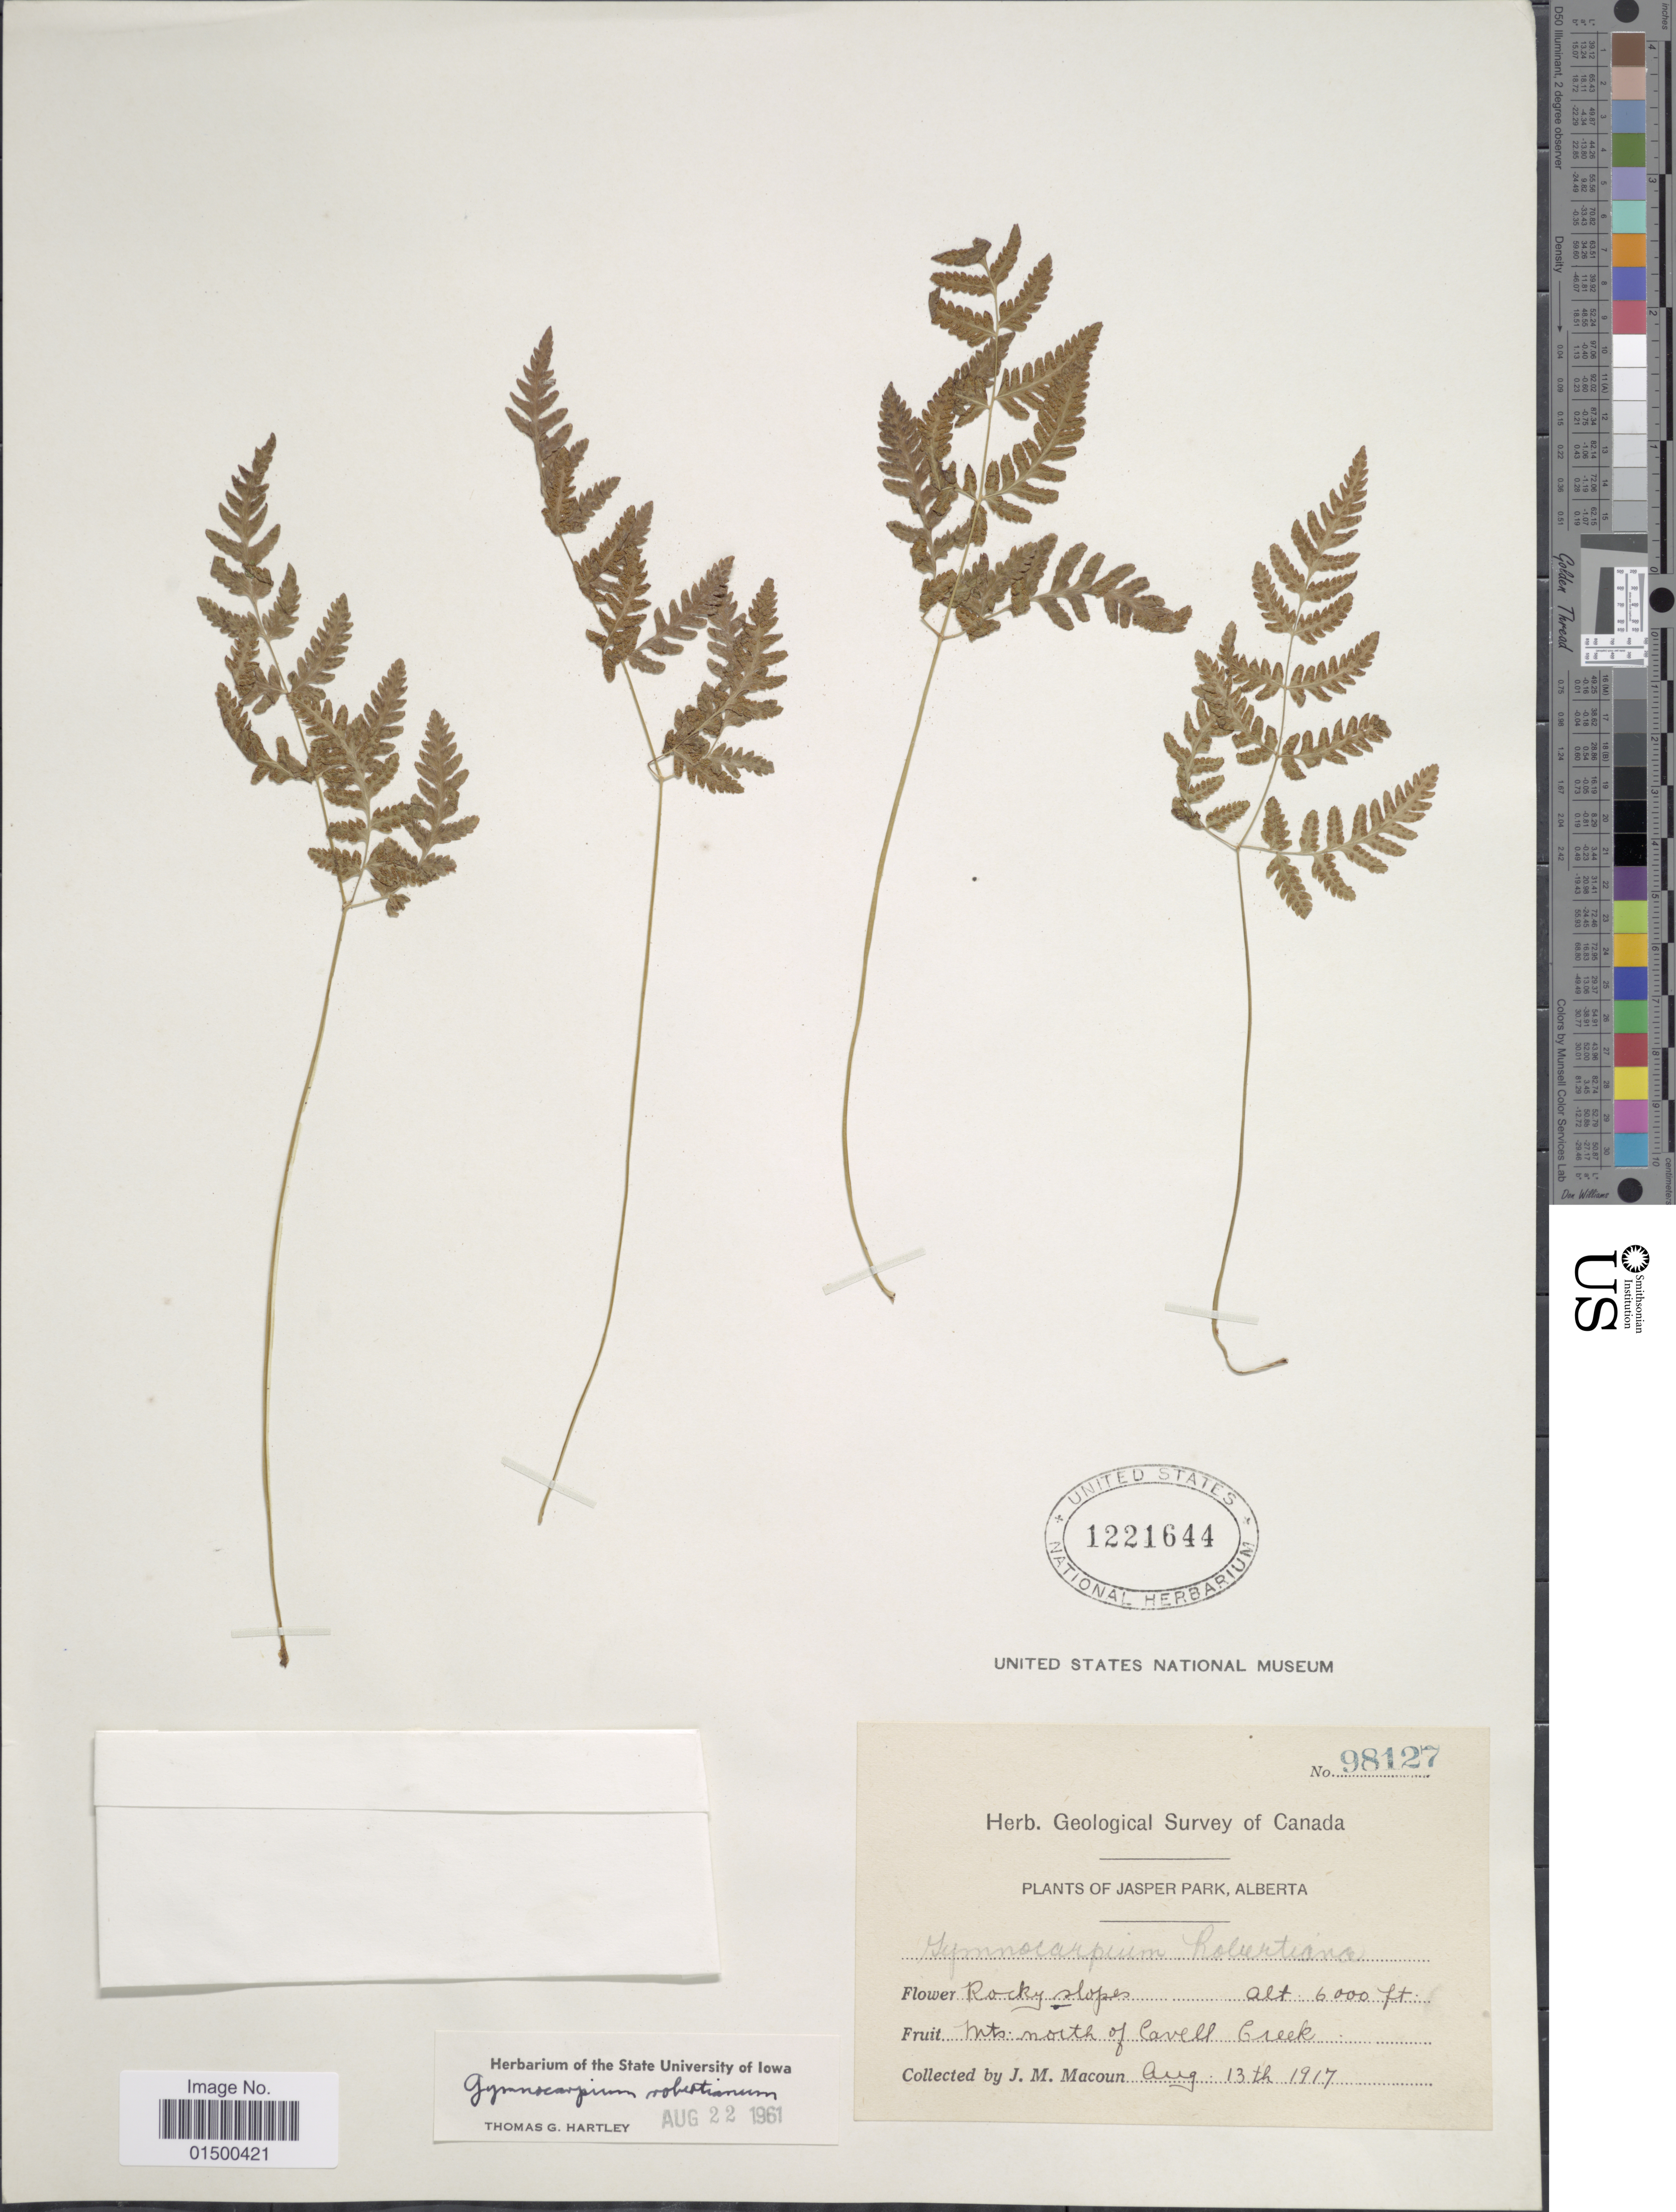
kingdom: Plantae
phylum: Tracheophyta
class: Polypodiopsida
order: Polypodiales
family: Cystopteridaceae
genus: Gymnocarpium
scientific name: Gymnocarpium robertianum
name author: (Hoffm.) Newman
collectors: J. M. Macoun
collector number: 98127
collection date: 1917-08-13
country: Canada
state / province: Alberta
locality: Jasper Park, Alberta. Mts. north of Cavell Creek.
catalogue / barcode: US 1221644